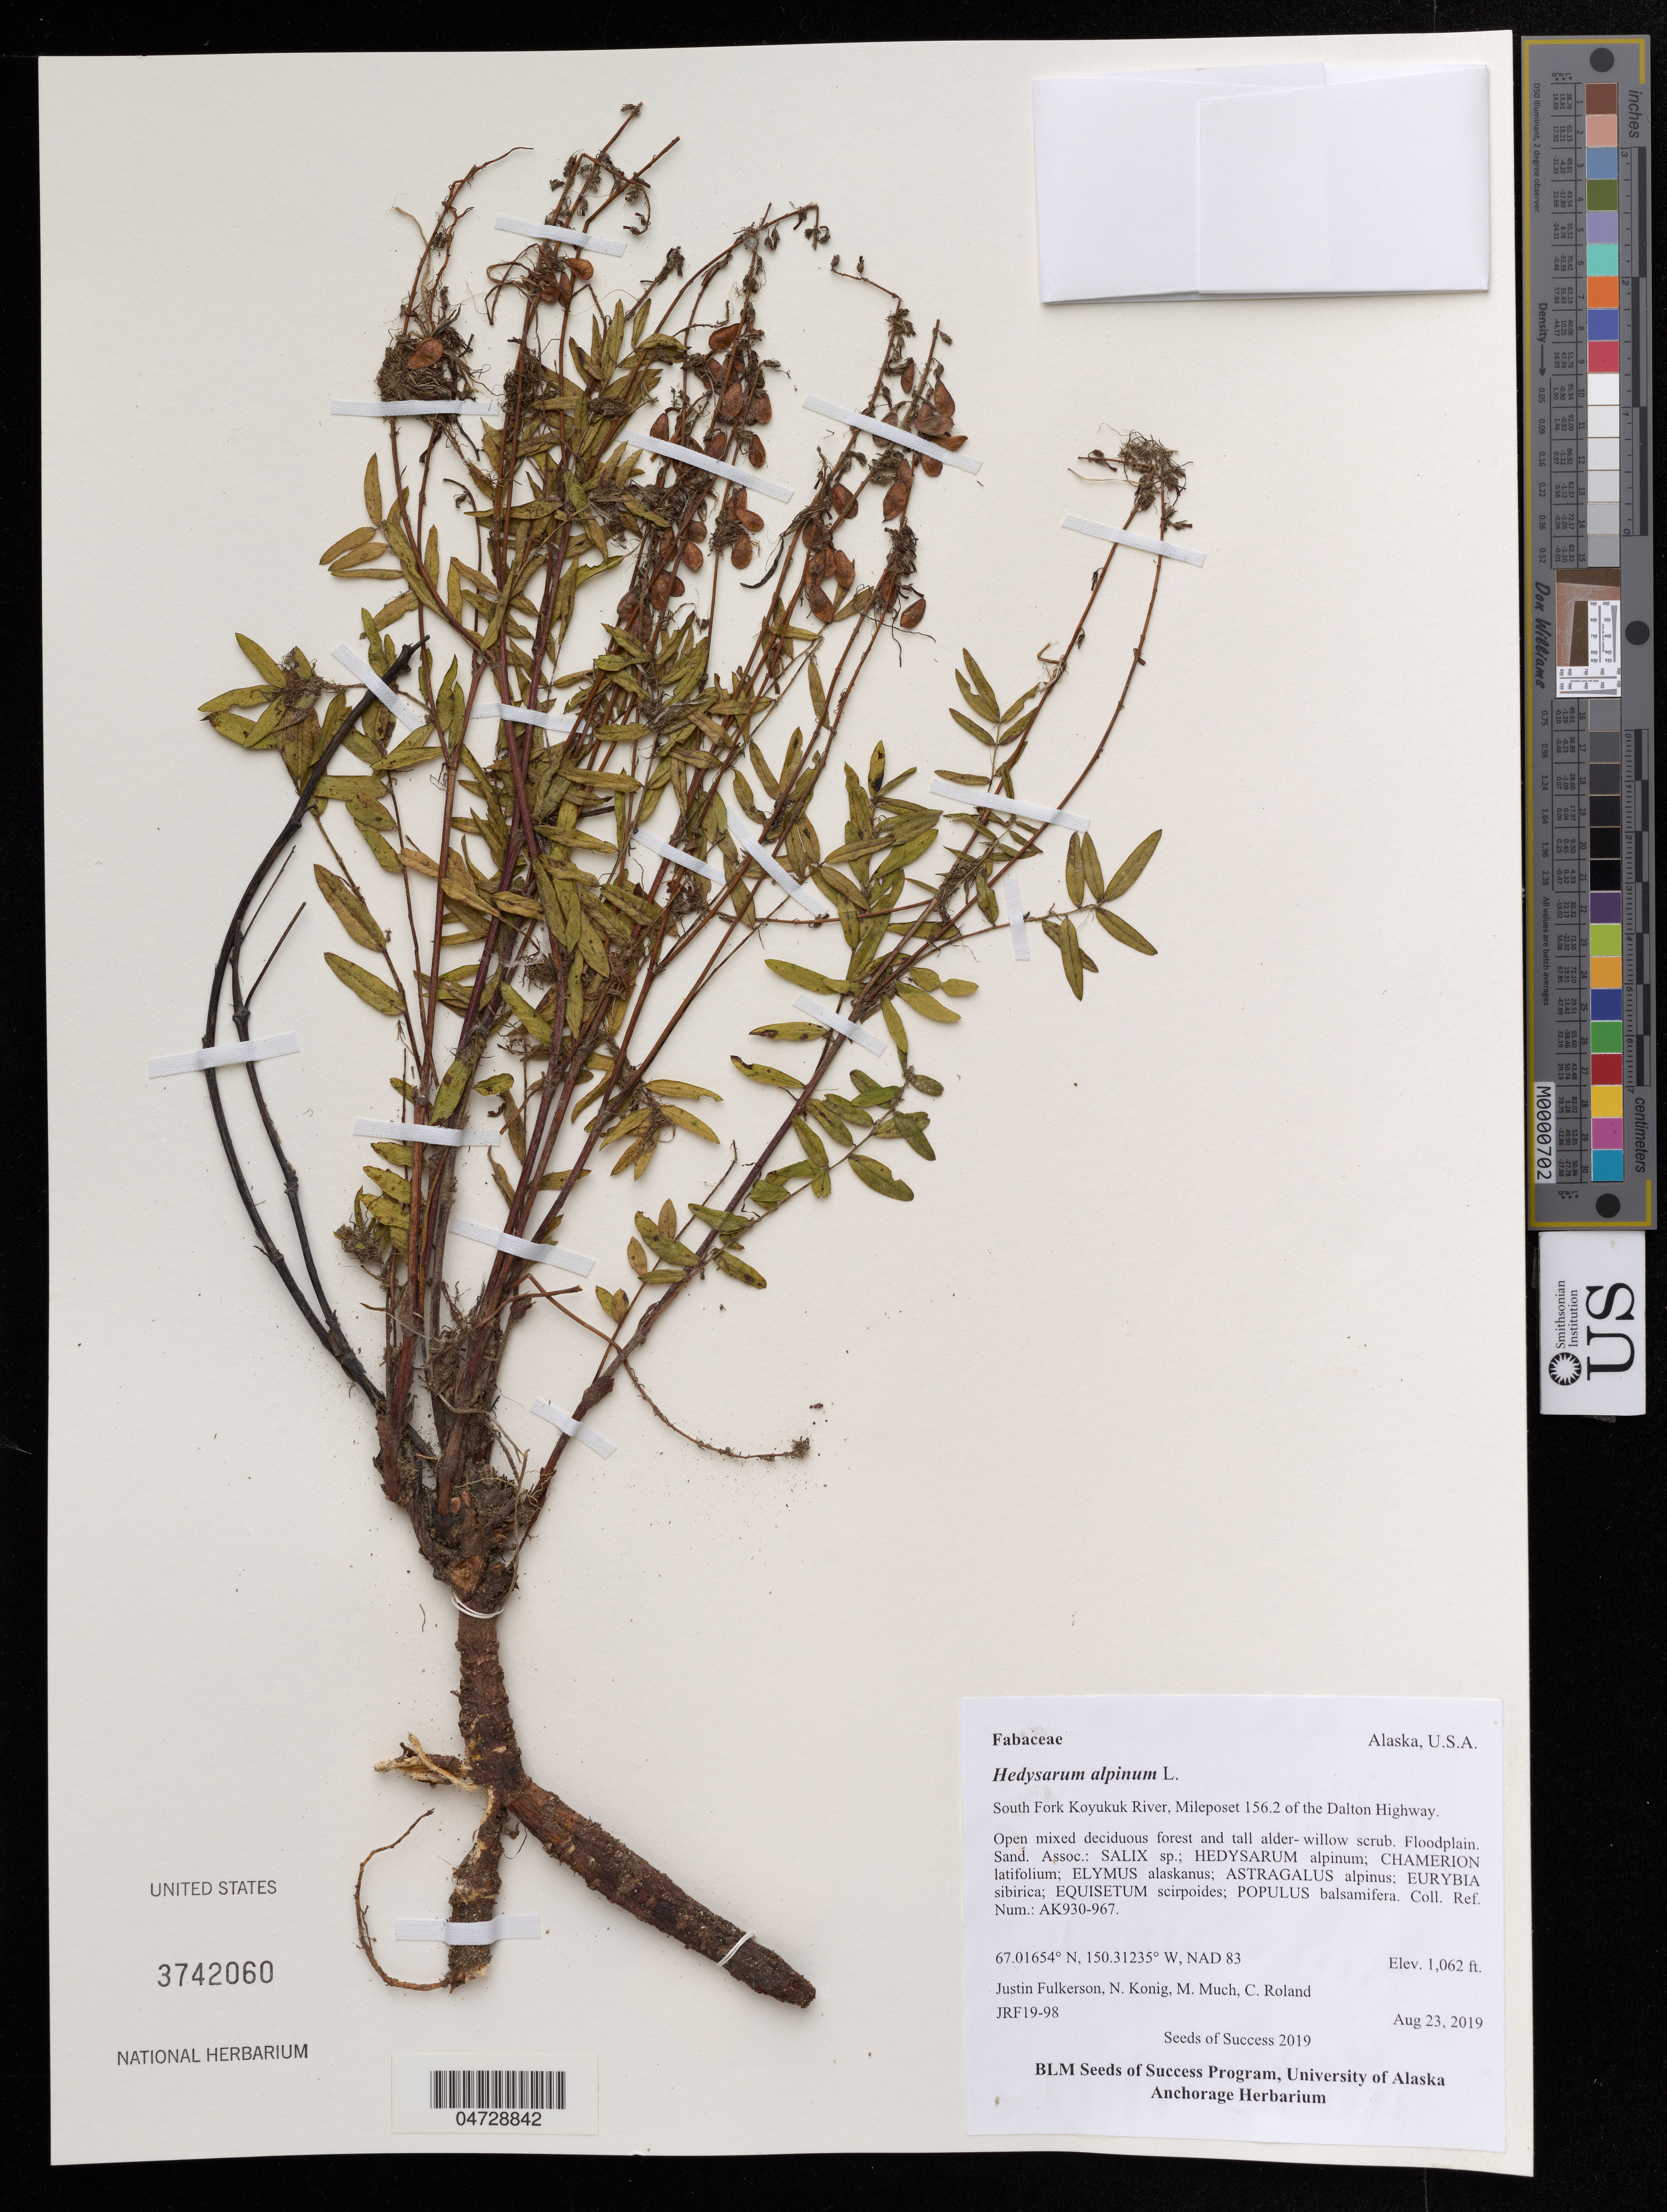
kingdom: Plantae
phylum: Tracheophyta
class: Magnoliopsida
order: Fabales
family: Fabaceae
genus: Hedysarum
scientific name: Hedysarum alpinum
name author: L.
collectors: J. Fulkerson, N. Konig & C. Roland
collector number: JFR19-98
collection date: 2019-08-23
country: United States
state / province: Alaska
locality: South Fork Loyukuk River, Mileposet 156.2 of Dalton Highway.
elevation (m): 324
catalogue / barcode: US 3742060